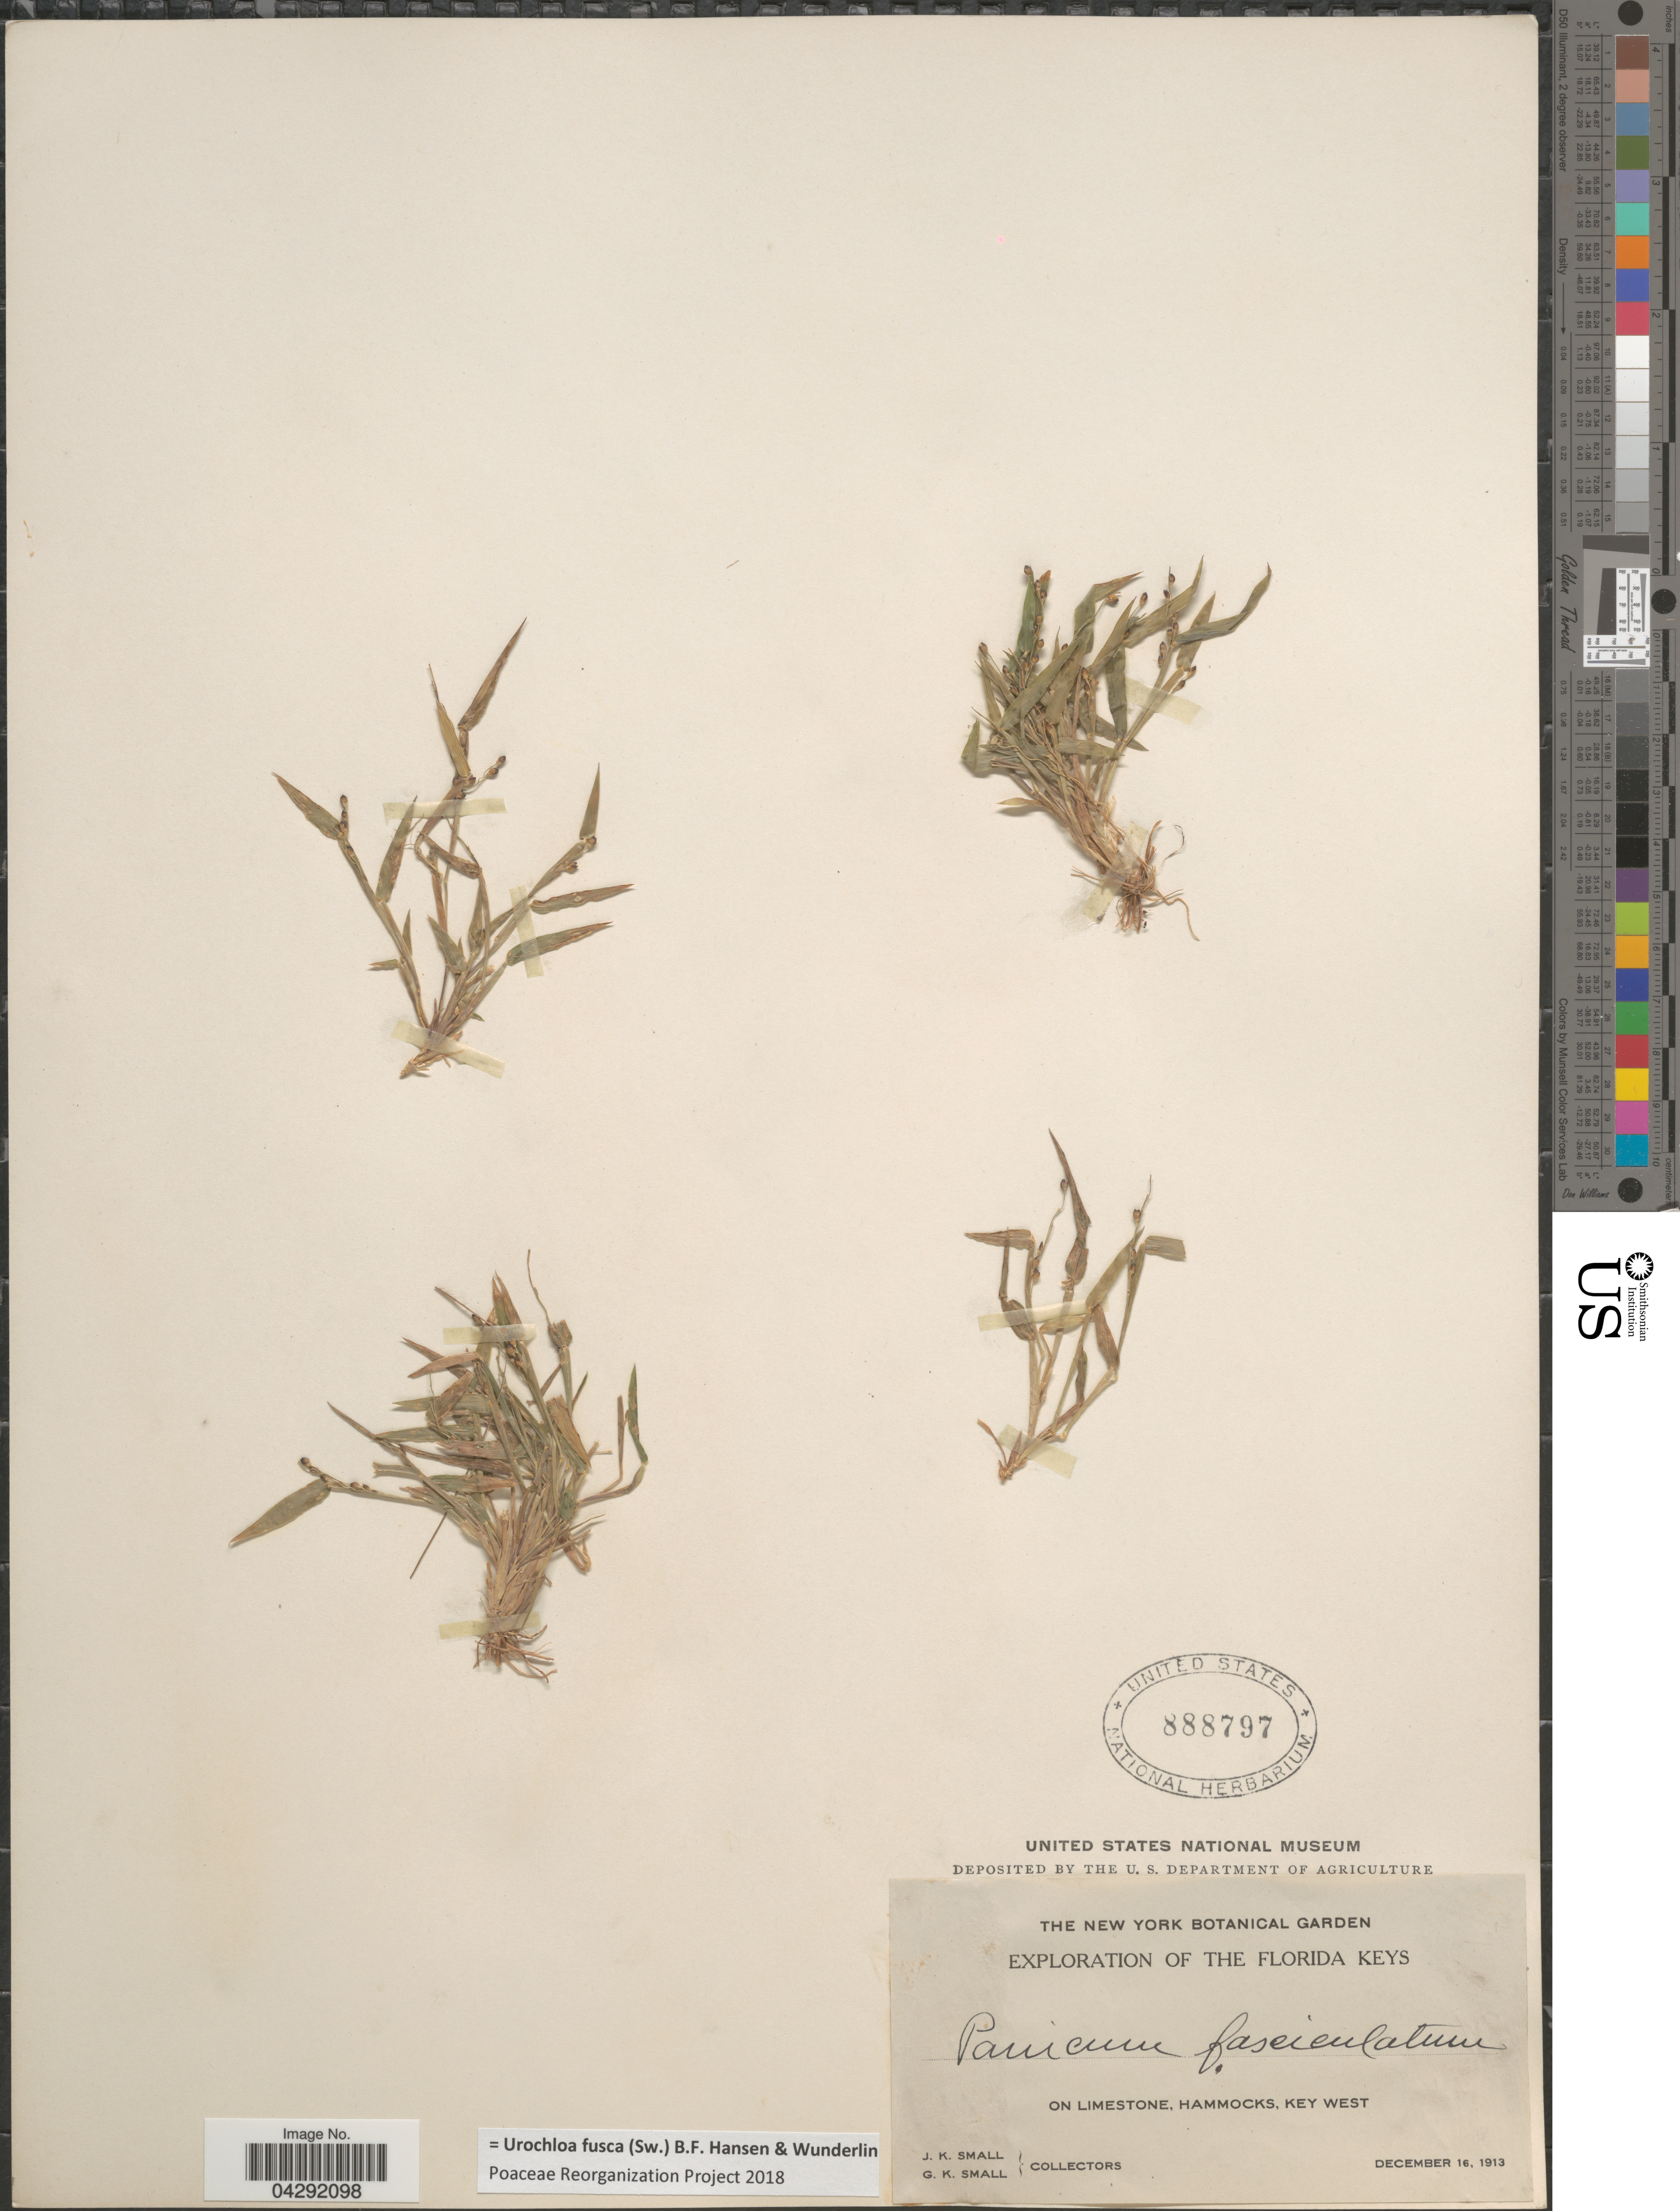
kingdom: Plantae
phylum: Tracheophyta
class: Liliopsida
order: Poales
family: Poaceae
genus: Urochloa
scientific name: Urochloa fusca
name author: (Sw.) B.F. Hansen & Wunderlin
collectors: J. K. Small & G. K. Small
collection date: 1913-12-16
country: United States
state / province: Florida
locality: Exploration of the Florida Keys. On limestone, hammocks, Key West.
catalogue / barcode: US 888797